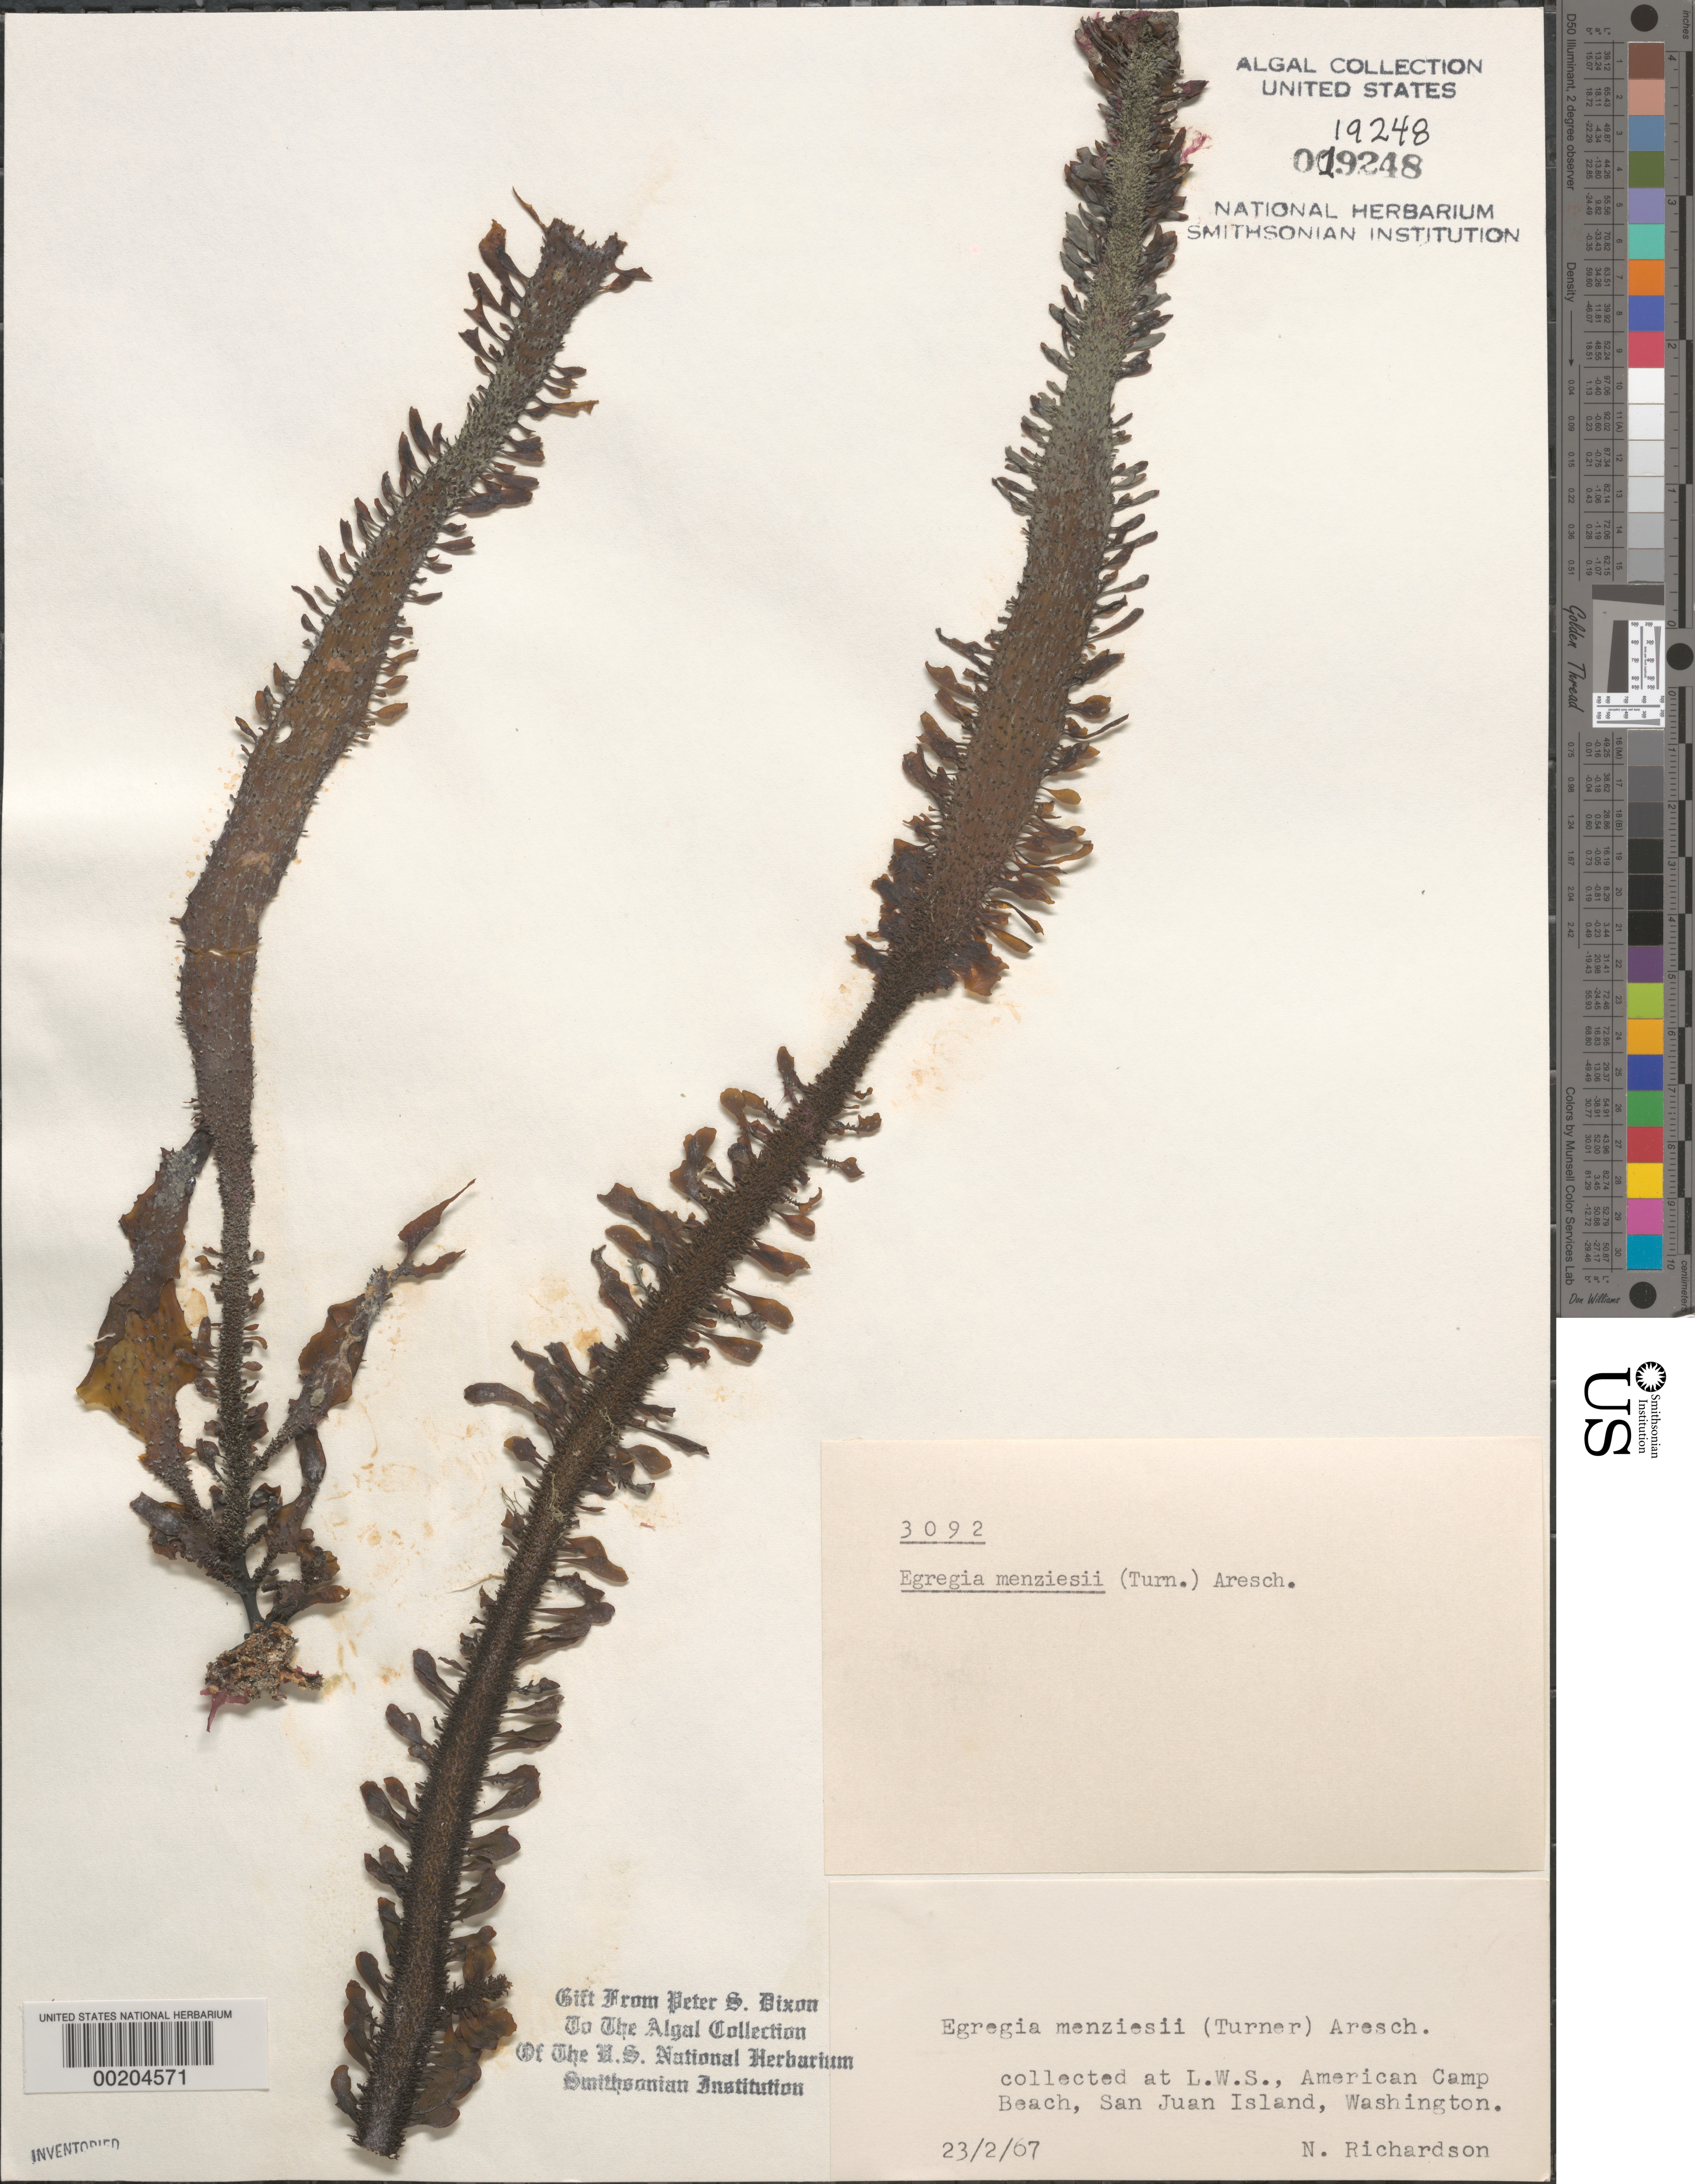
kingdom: Chromista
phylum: Ochrophyta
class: Phaeophyceae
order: Laminariales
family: Lessoniaceae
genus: Egregia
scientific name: Egregia menziesii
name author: (Turner) Aresch.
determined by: Dixon, P. S.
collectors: N. Richardson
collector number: PSD 3092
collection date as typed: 23 Feb 1967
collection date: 1967-02-23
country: United States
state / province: Washington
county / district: San Juan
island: San Juan Island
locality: American Camp Beach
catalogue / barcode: US 19248